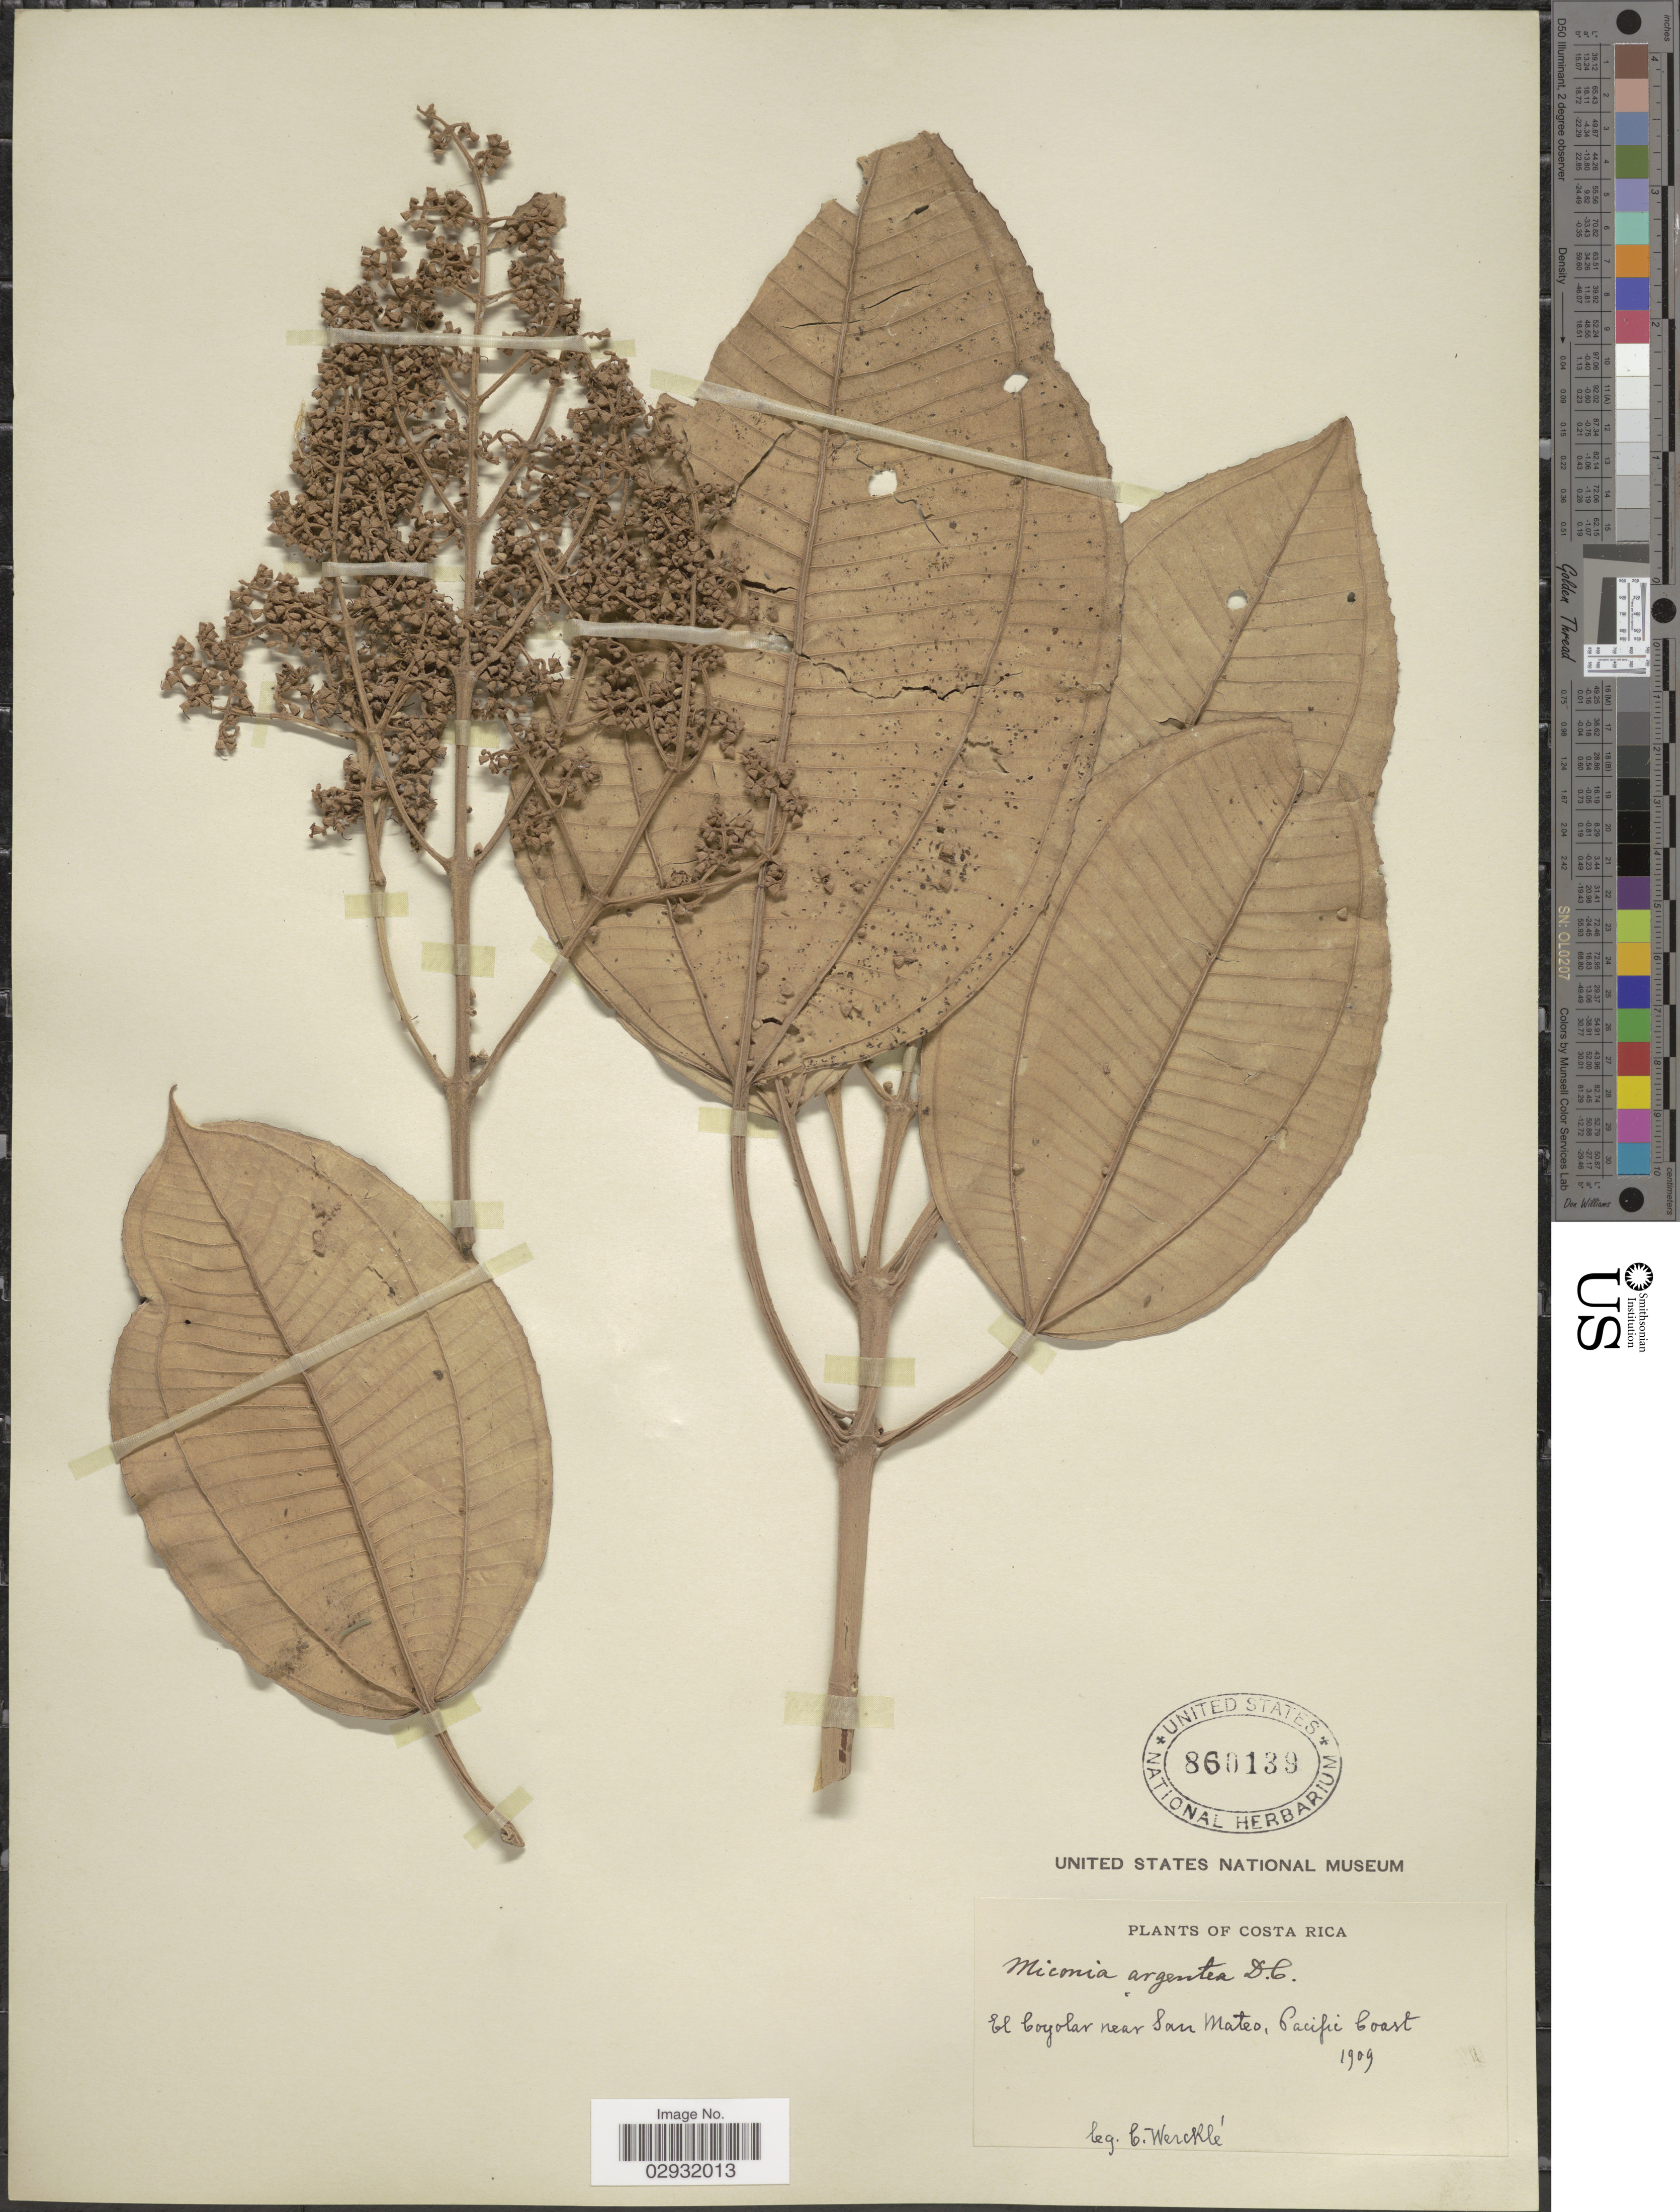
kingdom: Plantae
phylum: Tracheophyta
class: Magnoliopsida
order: Myrtales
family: Melastomataceae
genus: Miconia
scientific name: Miconia argentea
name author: (Sw.) DC.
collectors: C. Wercklé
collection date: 1909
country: Costa Rica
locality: El Coyolar near San Mateo, Pacific Coast.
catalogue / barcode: US 860139